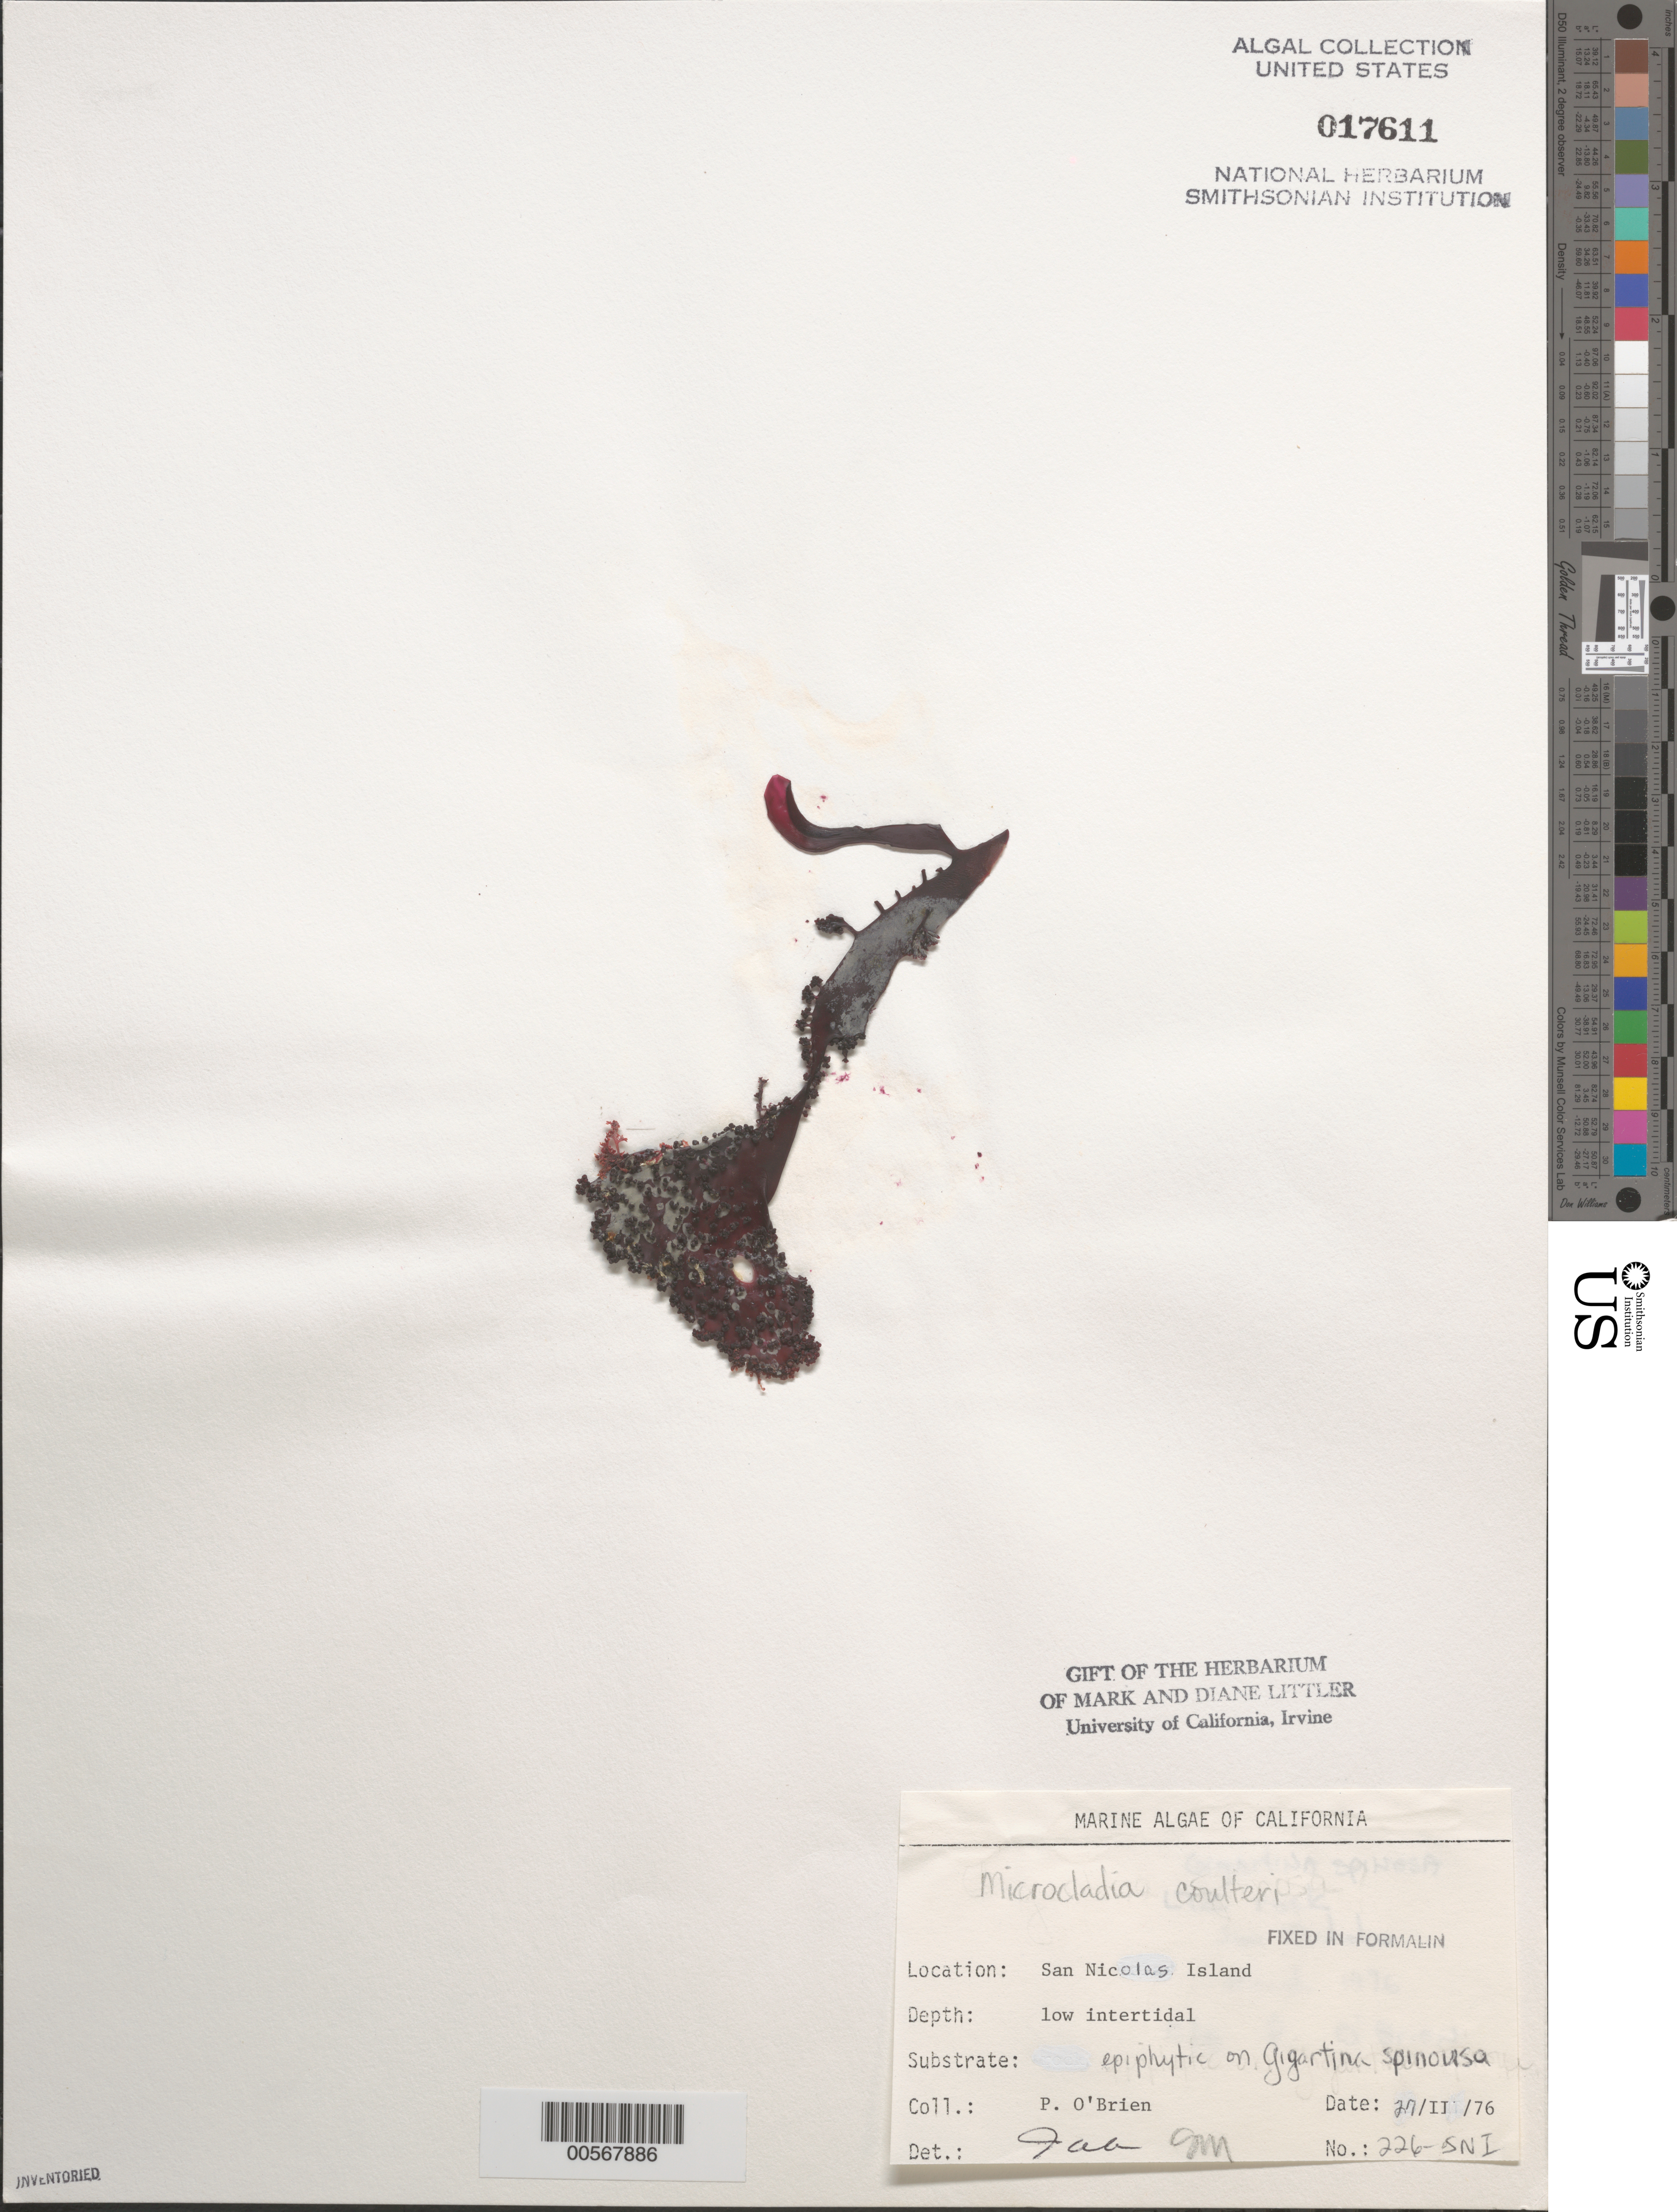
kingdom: Plantae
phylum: Rhodophyta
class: Florideophyceae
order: Ceramiales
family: Ceramiaceae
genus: Microcladia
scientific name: Microcladia coulteri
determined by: Abbott, I. A.; Murray, S. N.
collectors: P. O'Brien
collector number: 226-SNI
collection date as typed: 27 Feb 1976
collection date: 1976-02-27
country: United States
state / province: California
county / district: Ventura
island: San Nicolas Island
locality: Dutch Harbor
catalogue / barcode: US 17611